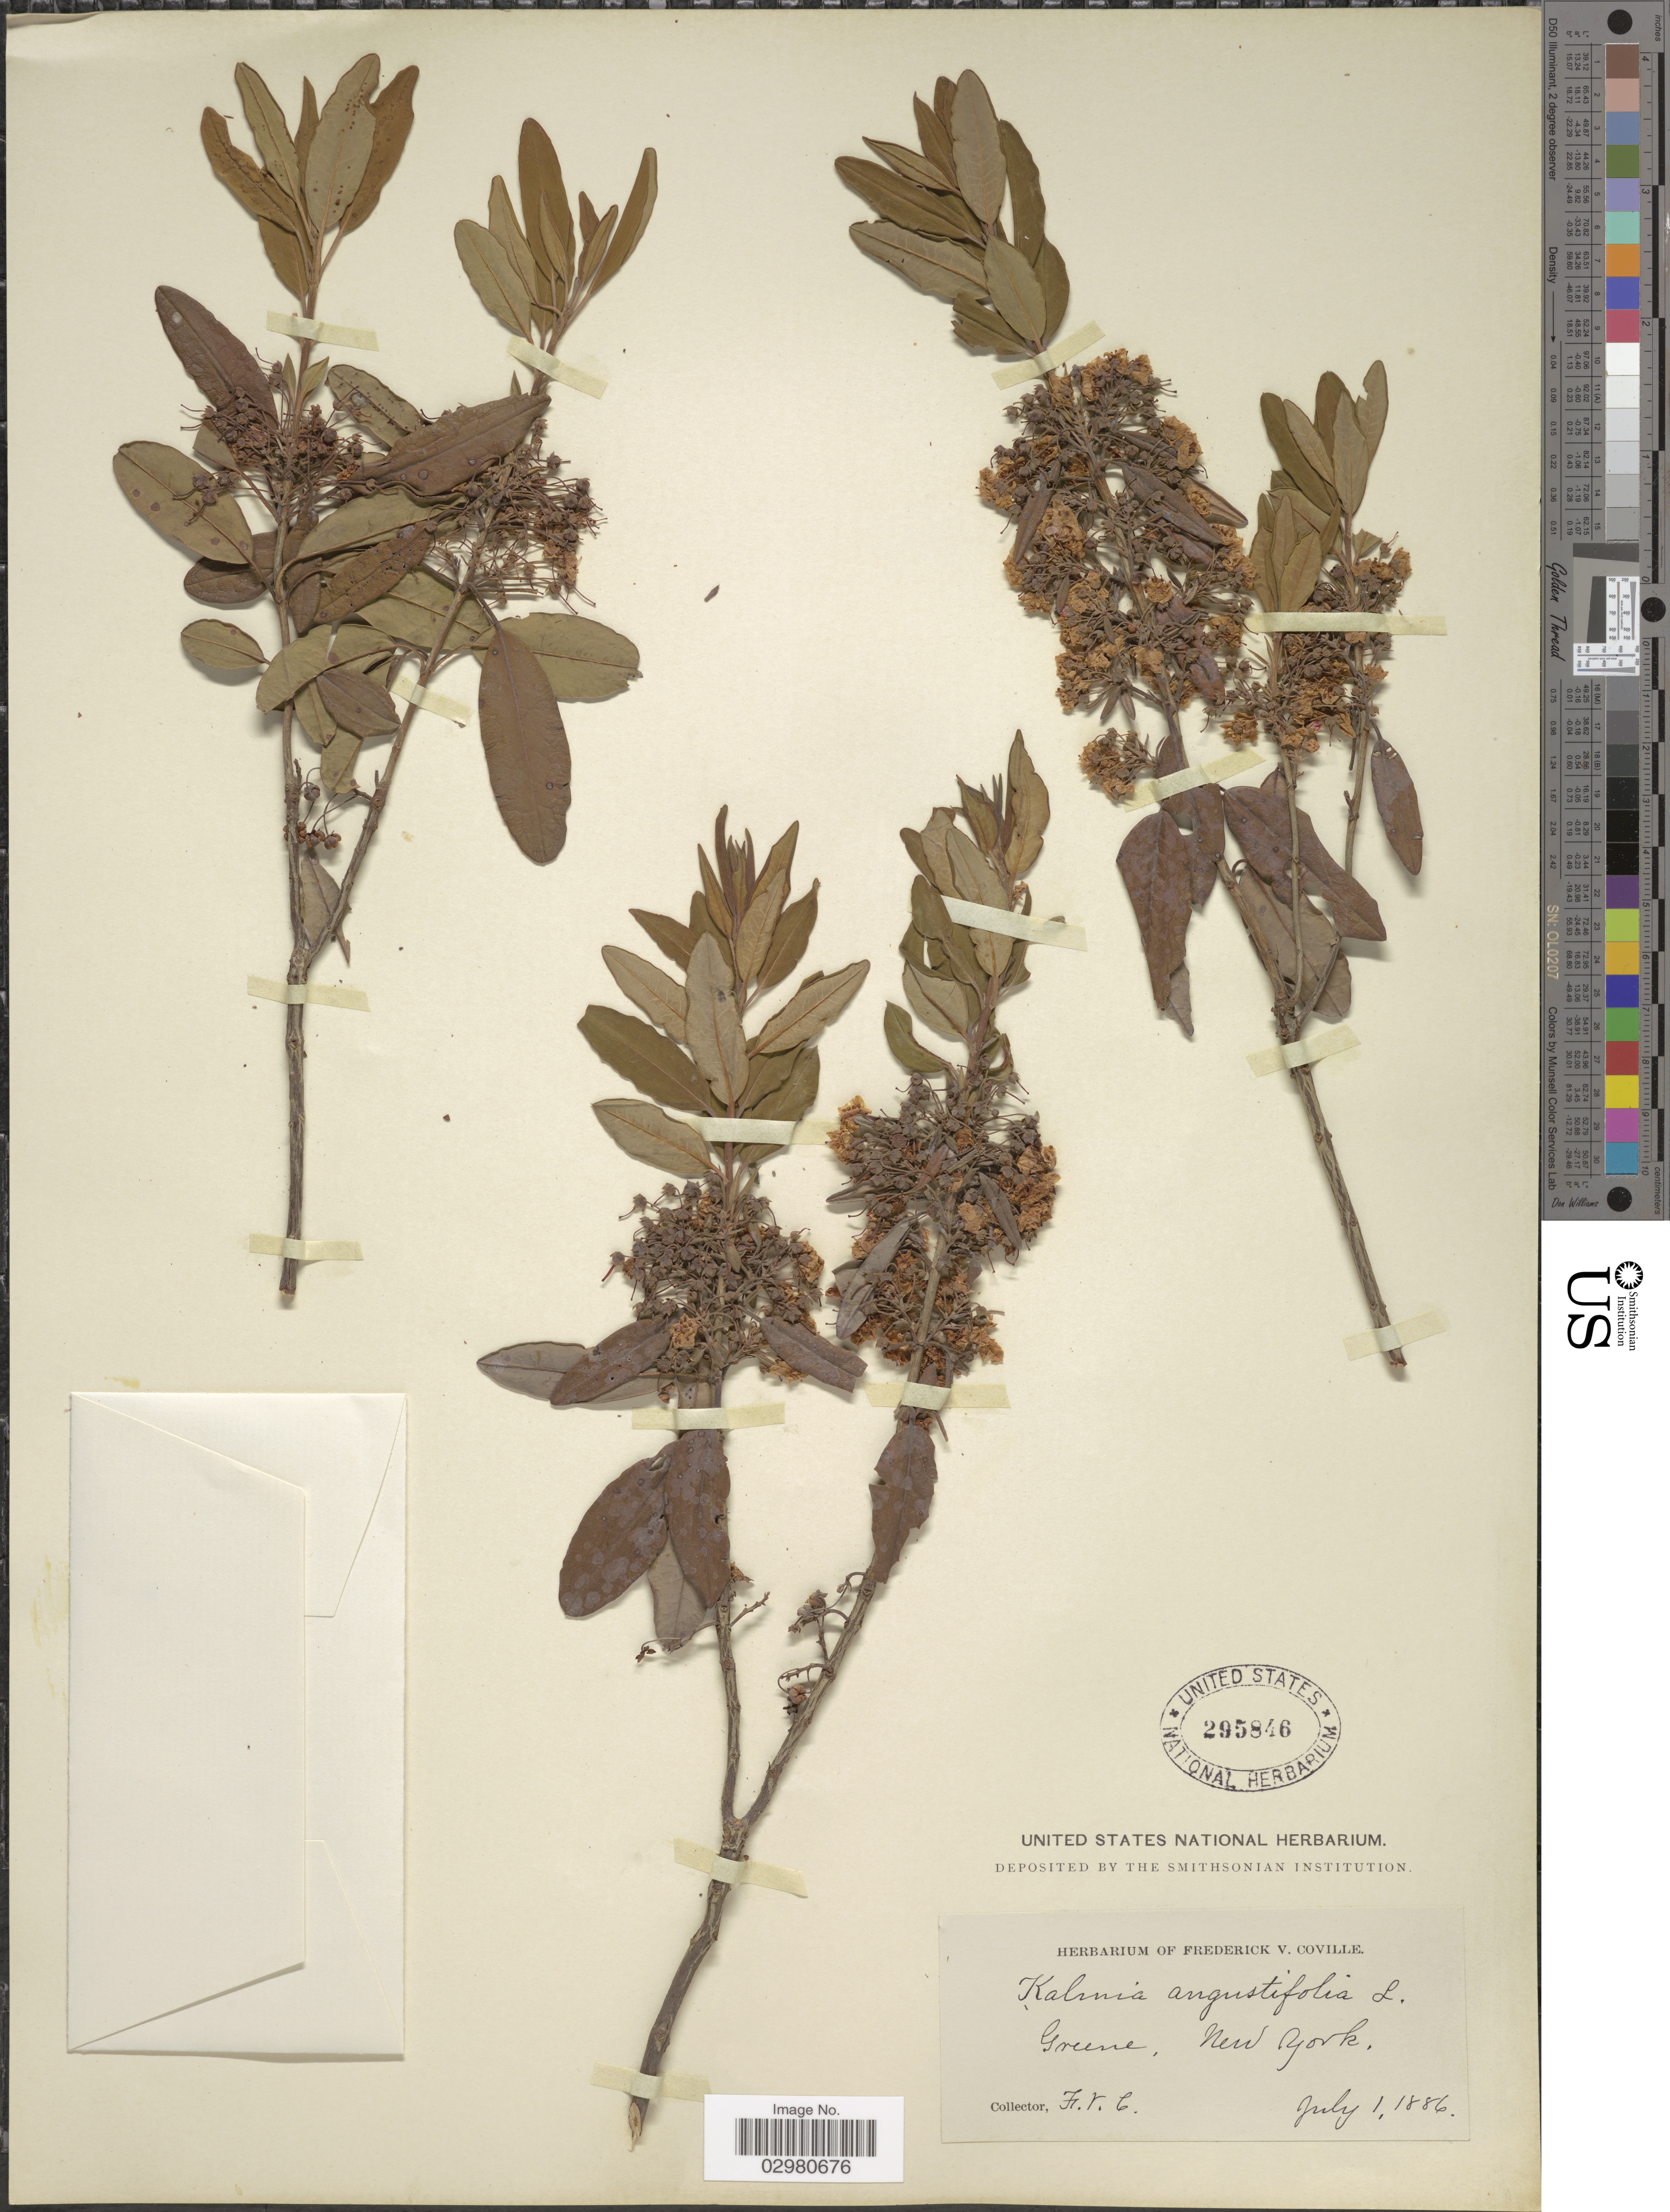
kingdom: Plantae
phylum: Tracheophyta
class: Magnoliopsida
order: Ericales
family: Ericaceae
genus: Kalmia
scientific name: Kalmia angustifolia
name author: L.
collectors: F. V. Coville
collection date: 1886-07-01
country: United States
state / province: New York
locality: Greene.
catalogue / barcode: US 295846